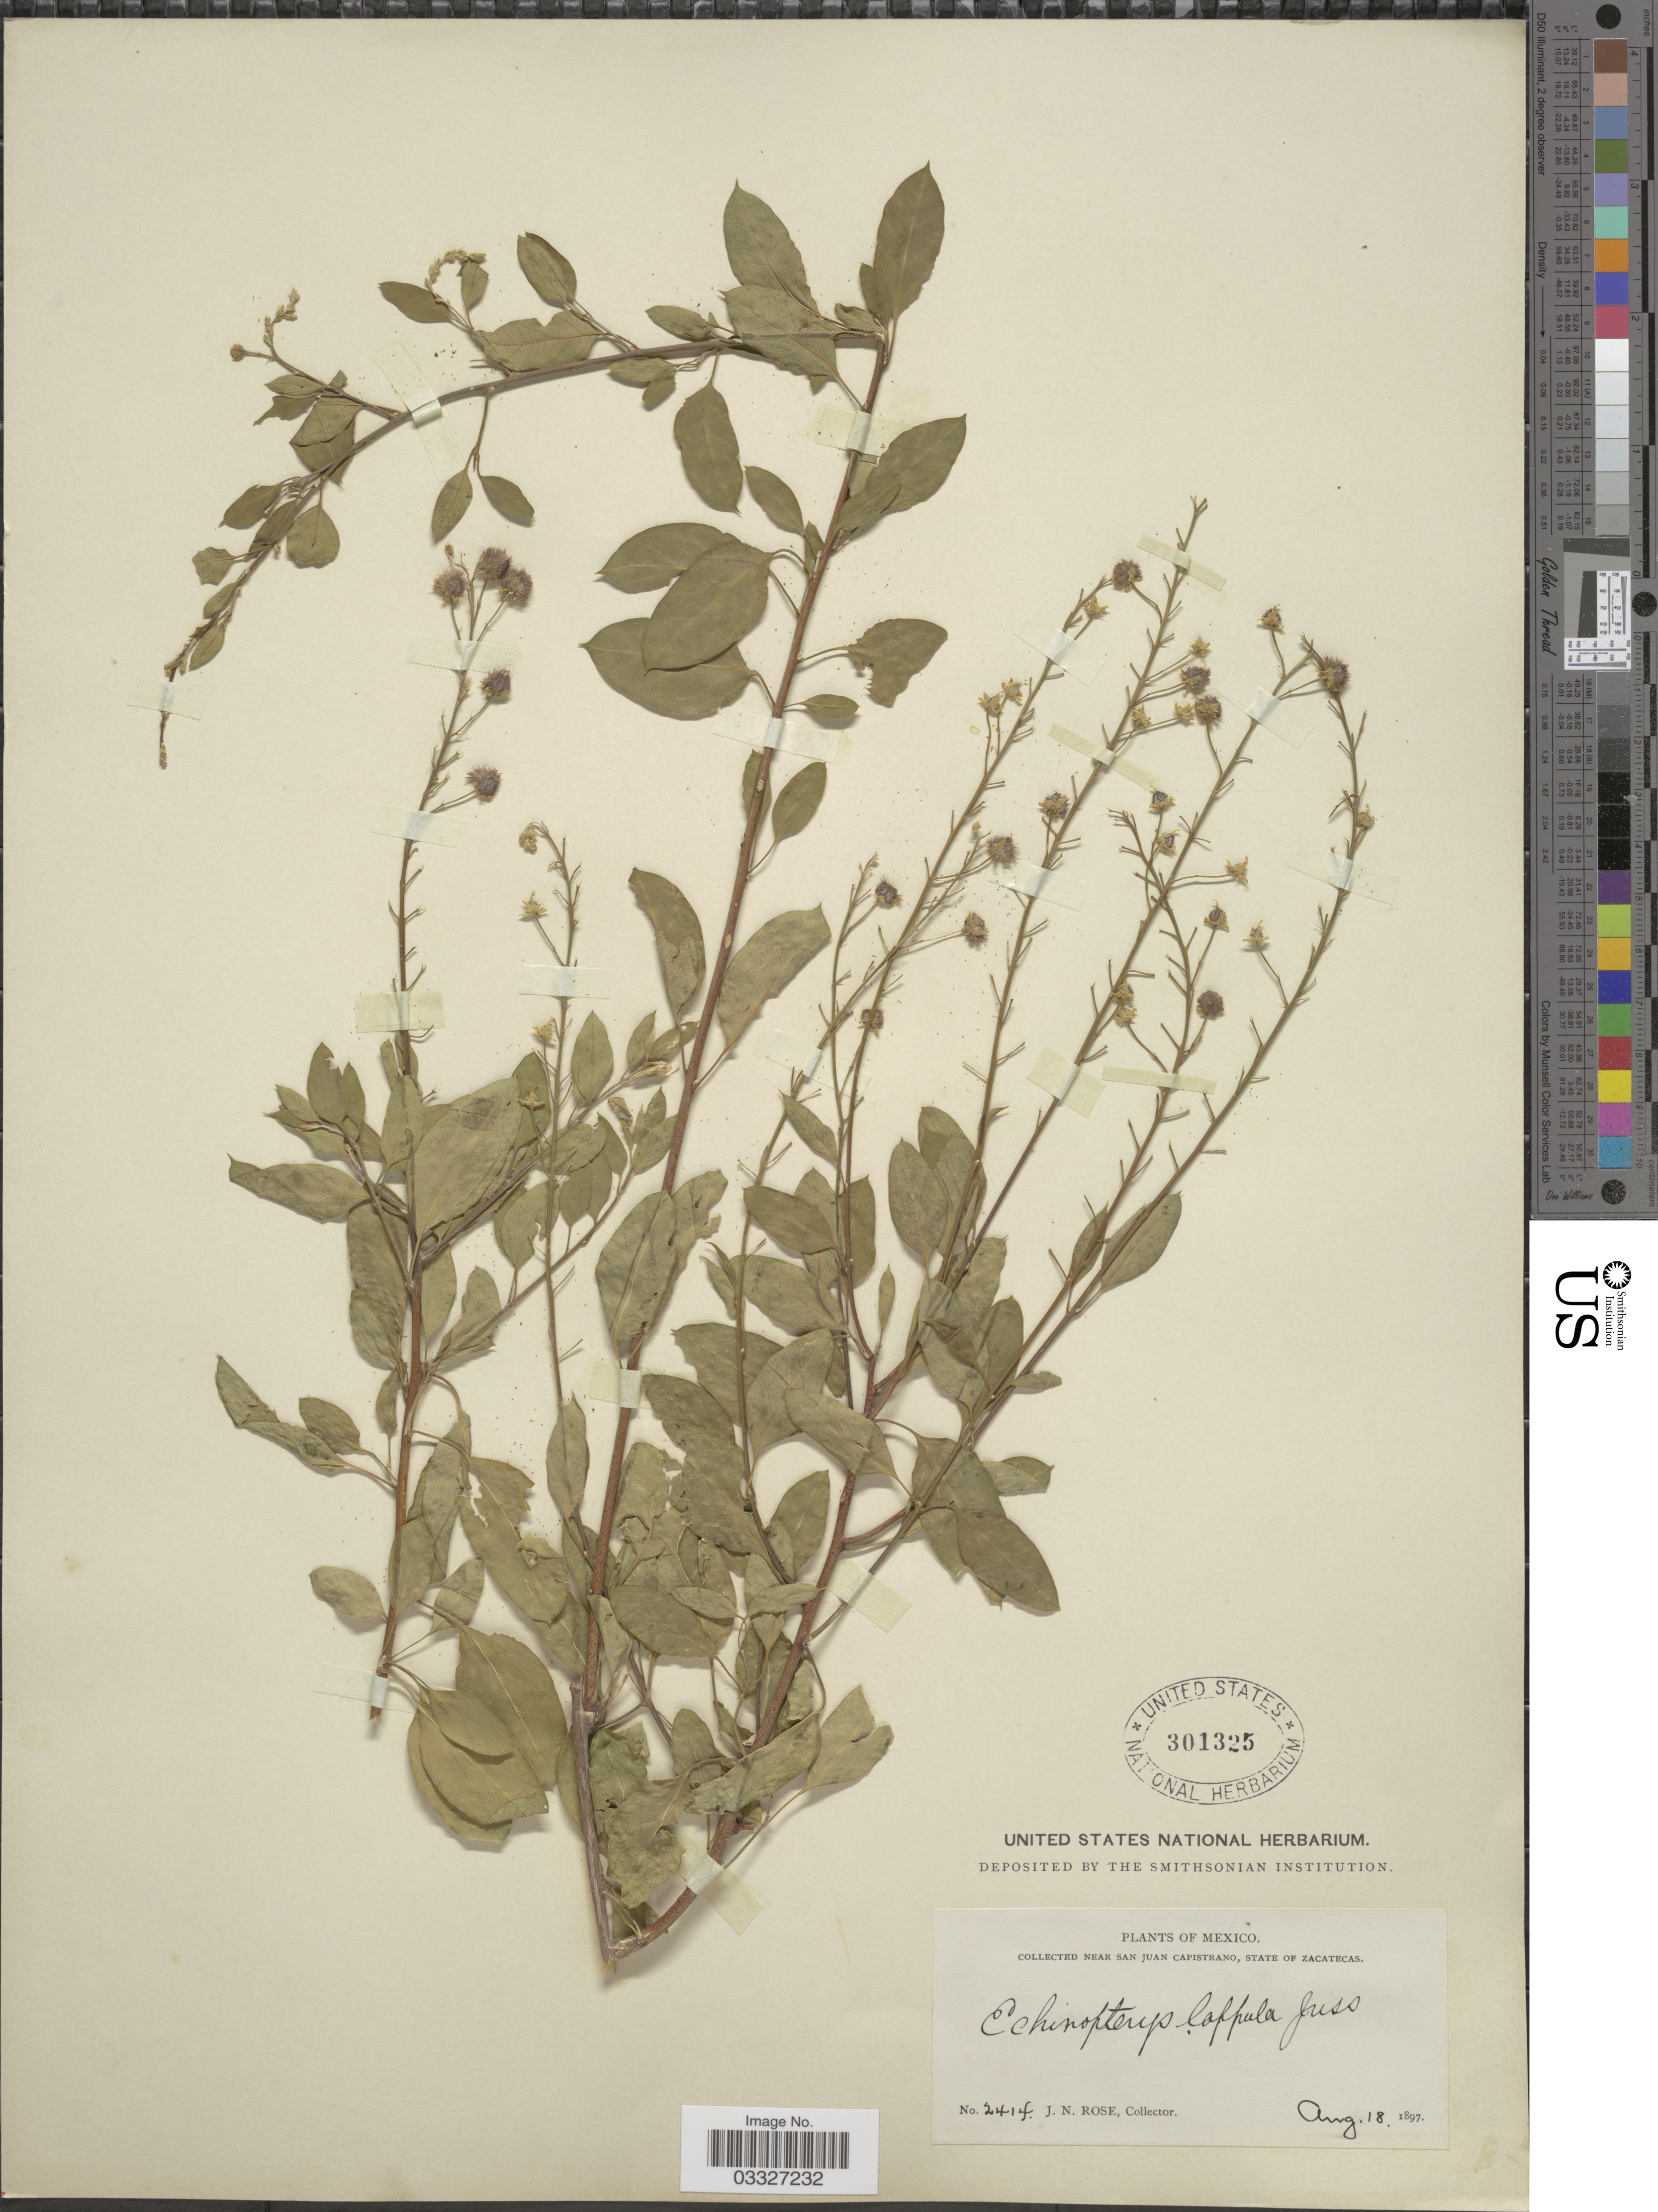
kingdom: Plantae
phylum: Tracheophyta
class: Magnoliopsida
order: Malpighiales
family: Malpighiaceae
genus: Echinopterys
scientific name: Echinopterys eglandulosa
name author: (A. Juss.) Small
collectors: J. N. Rose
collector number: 2414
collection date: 1897-08-18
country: Mexico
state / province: Zacatecas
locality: Near San Juan Capistrano.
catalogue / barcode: US 301325